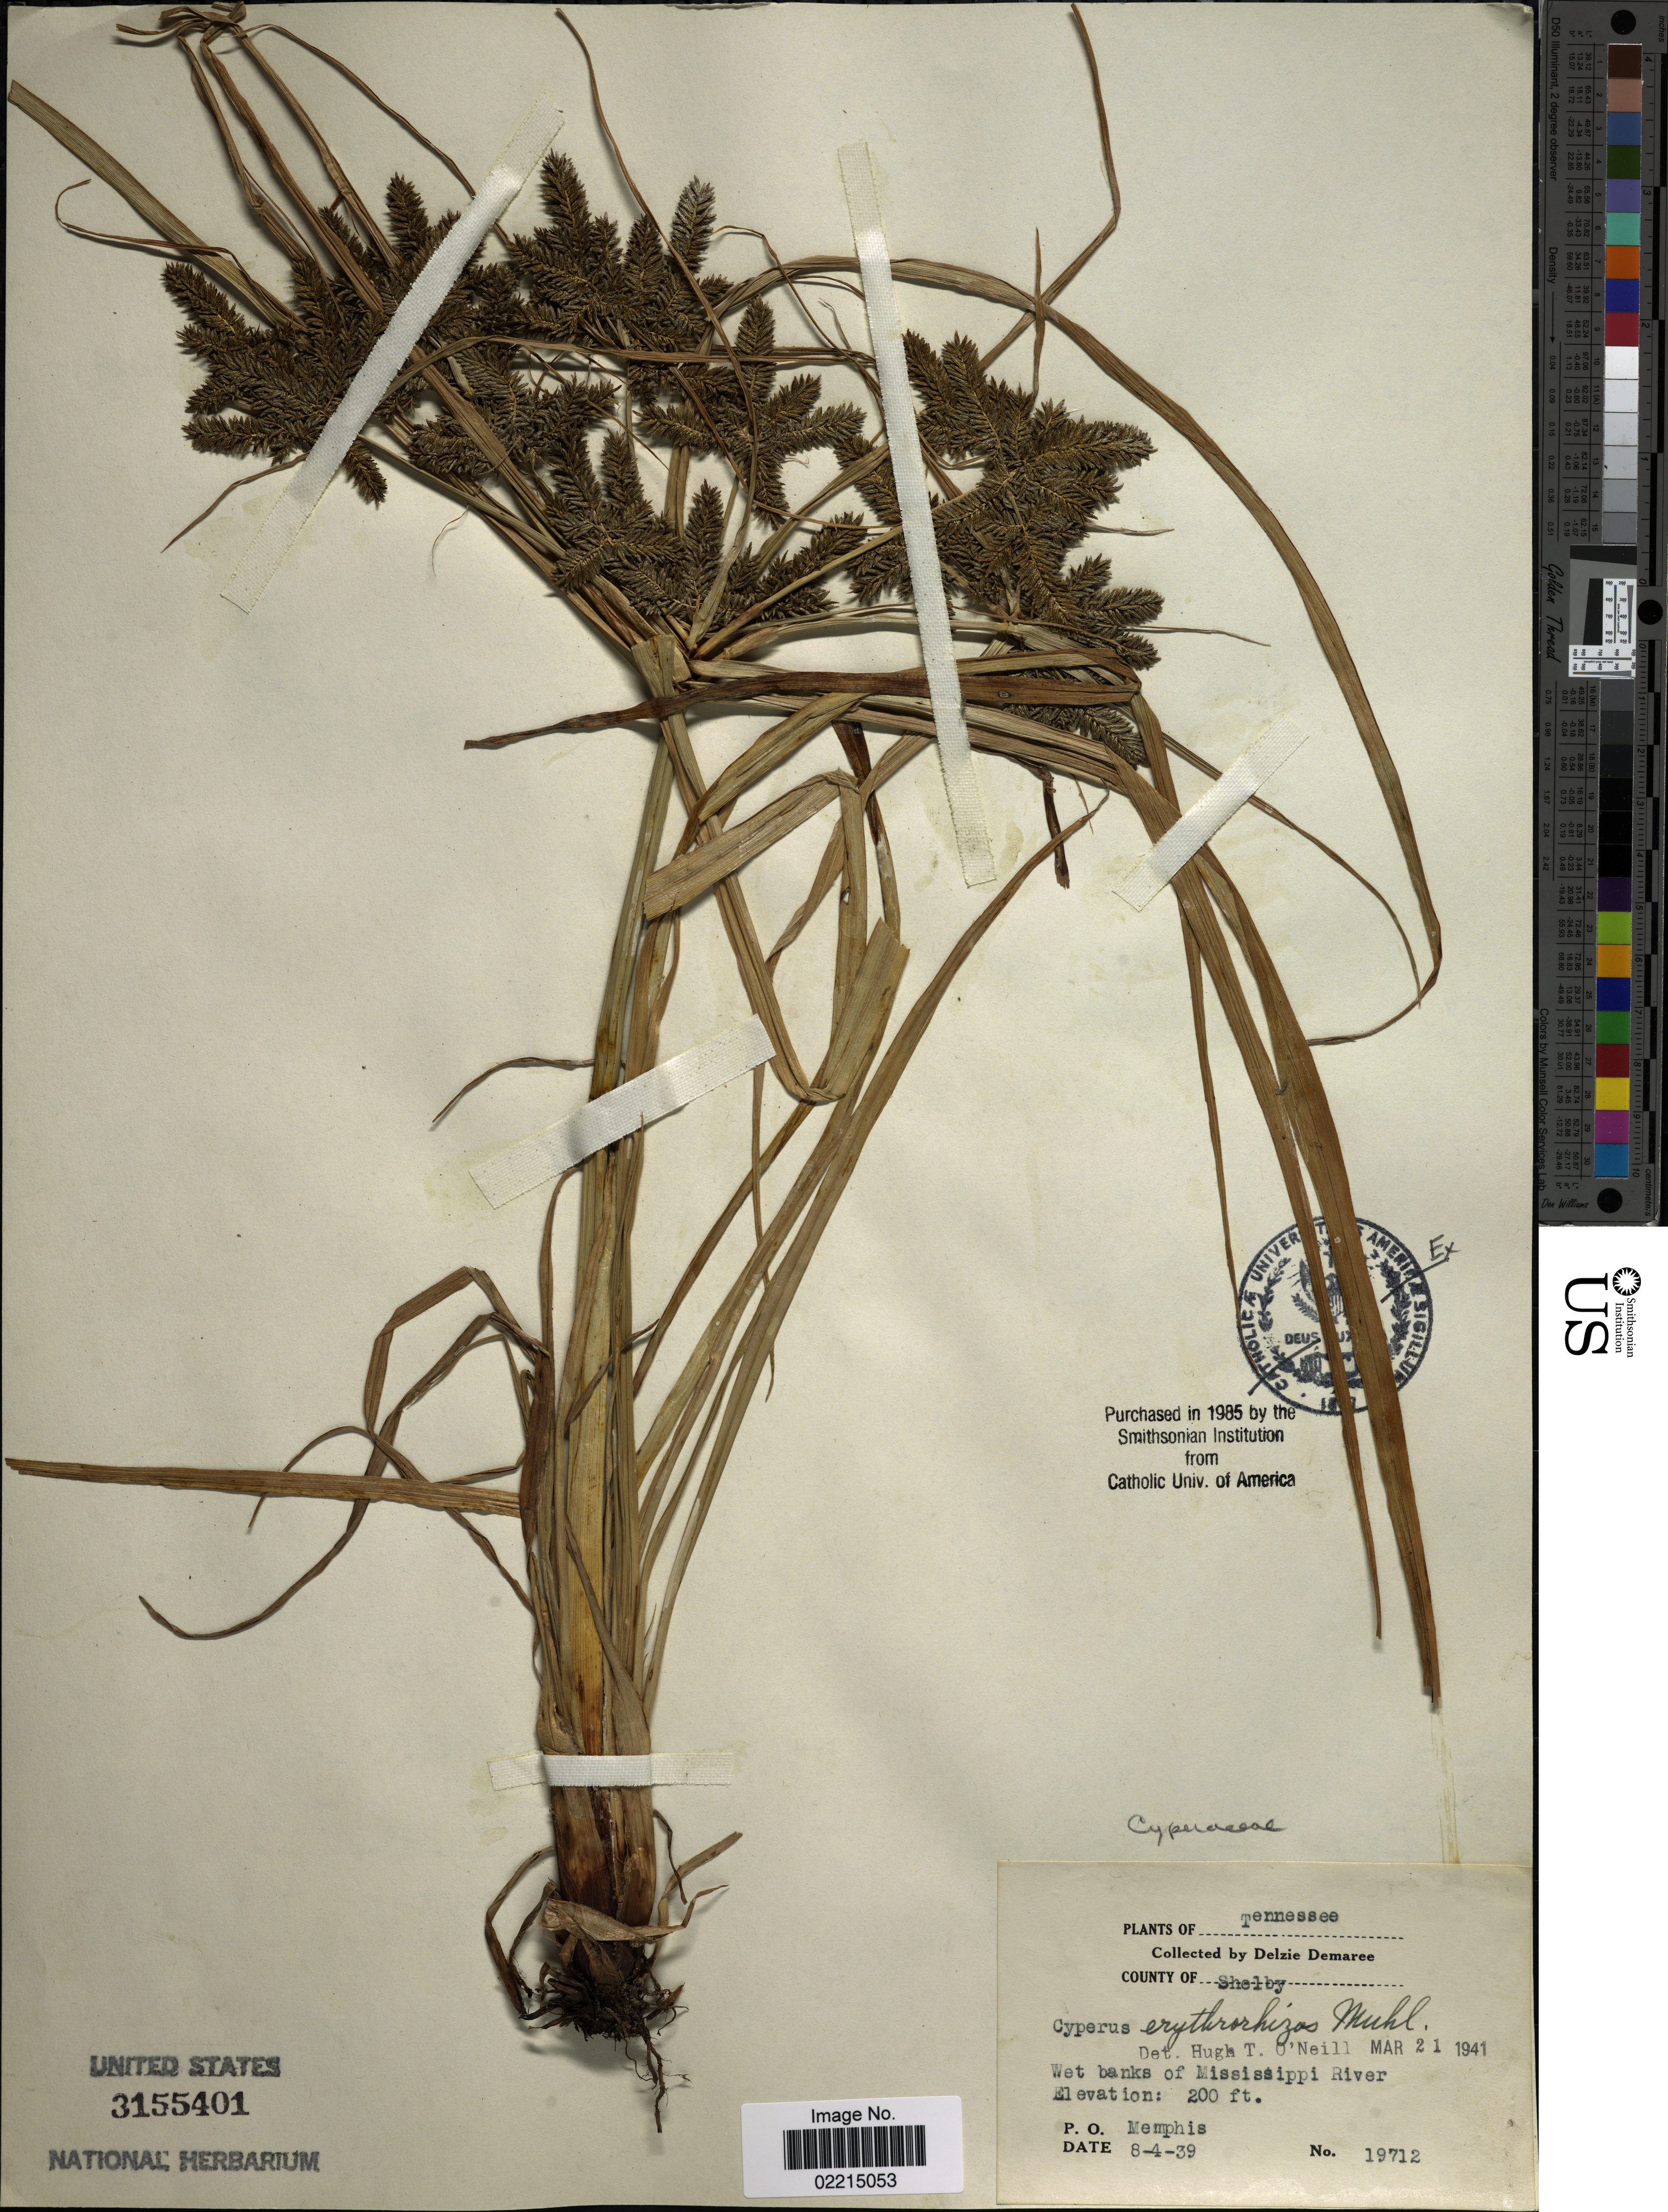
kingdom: Plantae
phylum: Tracheophyta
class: Liliopsida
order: Poales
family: Cyperaceae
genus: Cyperus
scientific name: Cyperus erythrorhizos Muhl.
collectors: D. Demaree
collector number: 19712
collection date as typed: Transcribed d/m/y: 4/8/39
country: United States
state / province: Tennessee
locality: County of Shelby. banks of Mississippi River. P. O. Memphis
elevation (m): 61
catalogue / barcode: US 3155401